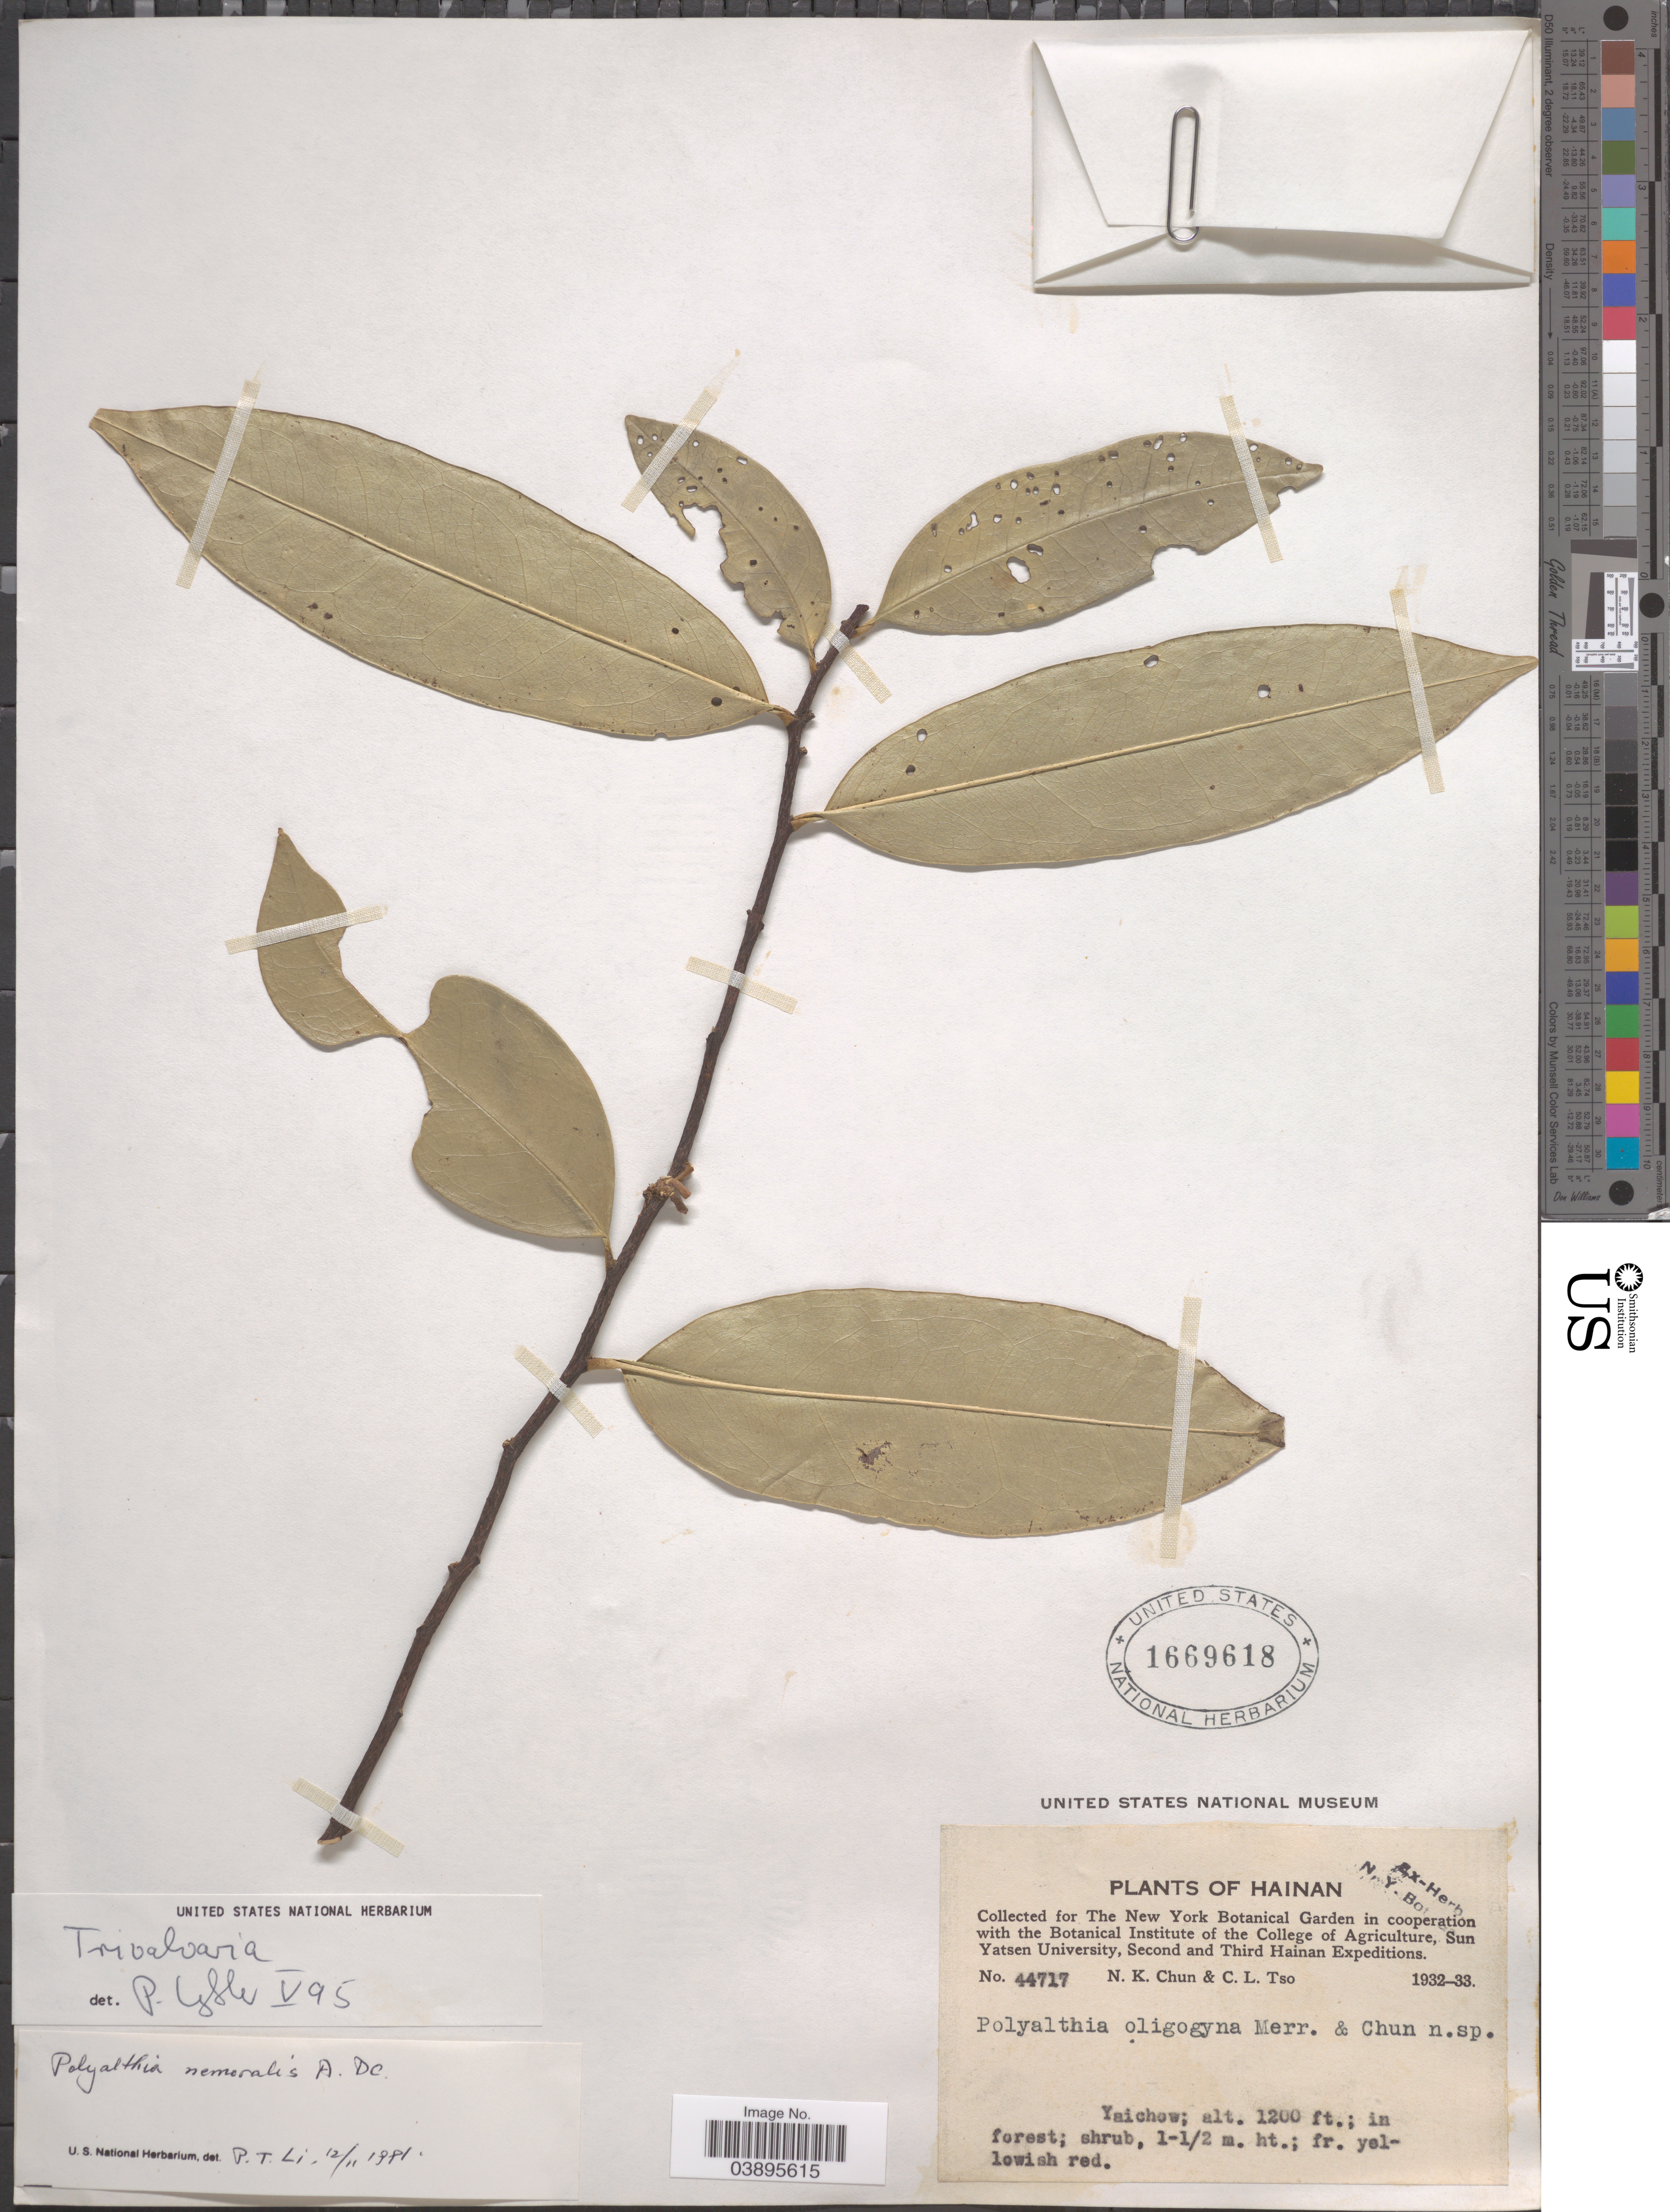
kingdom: Plantae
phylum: Tracheophyta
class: Magnoliopsida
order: Magnoliales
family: Annonaceae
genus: Trivalvaria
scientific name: Trivalvaria dubia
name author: (Kurz) J. Sincl.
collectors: N. K. Chun & C. Tso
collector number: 44717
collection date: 1932/1933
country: China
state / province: Hainan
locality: Yaichow.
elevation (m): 366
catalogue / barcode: US 1669618